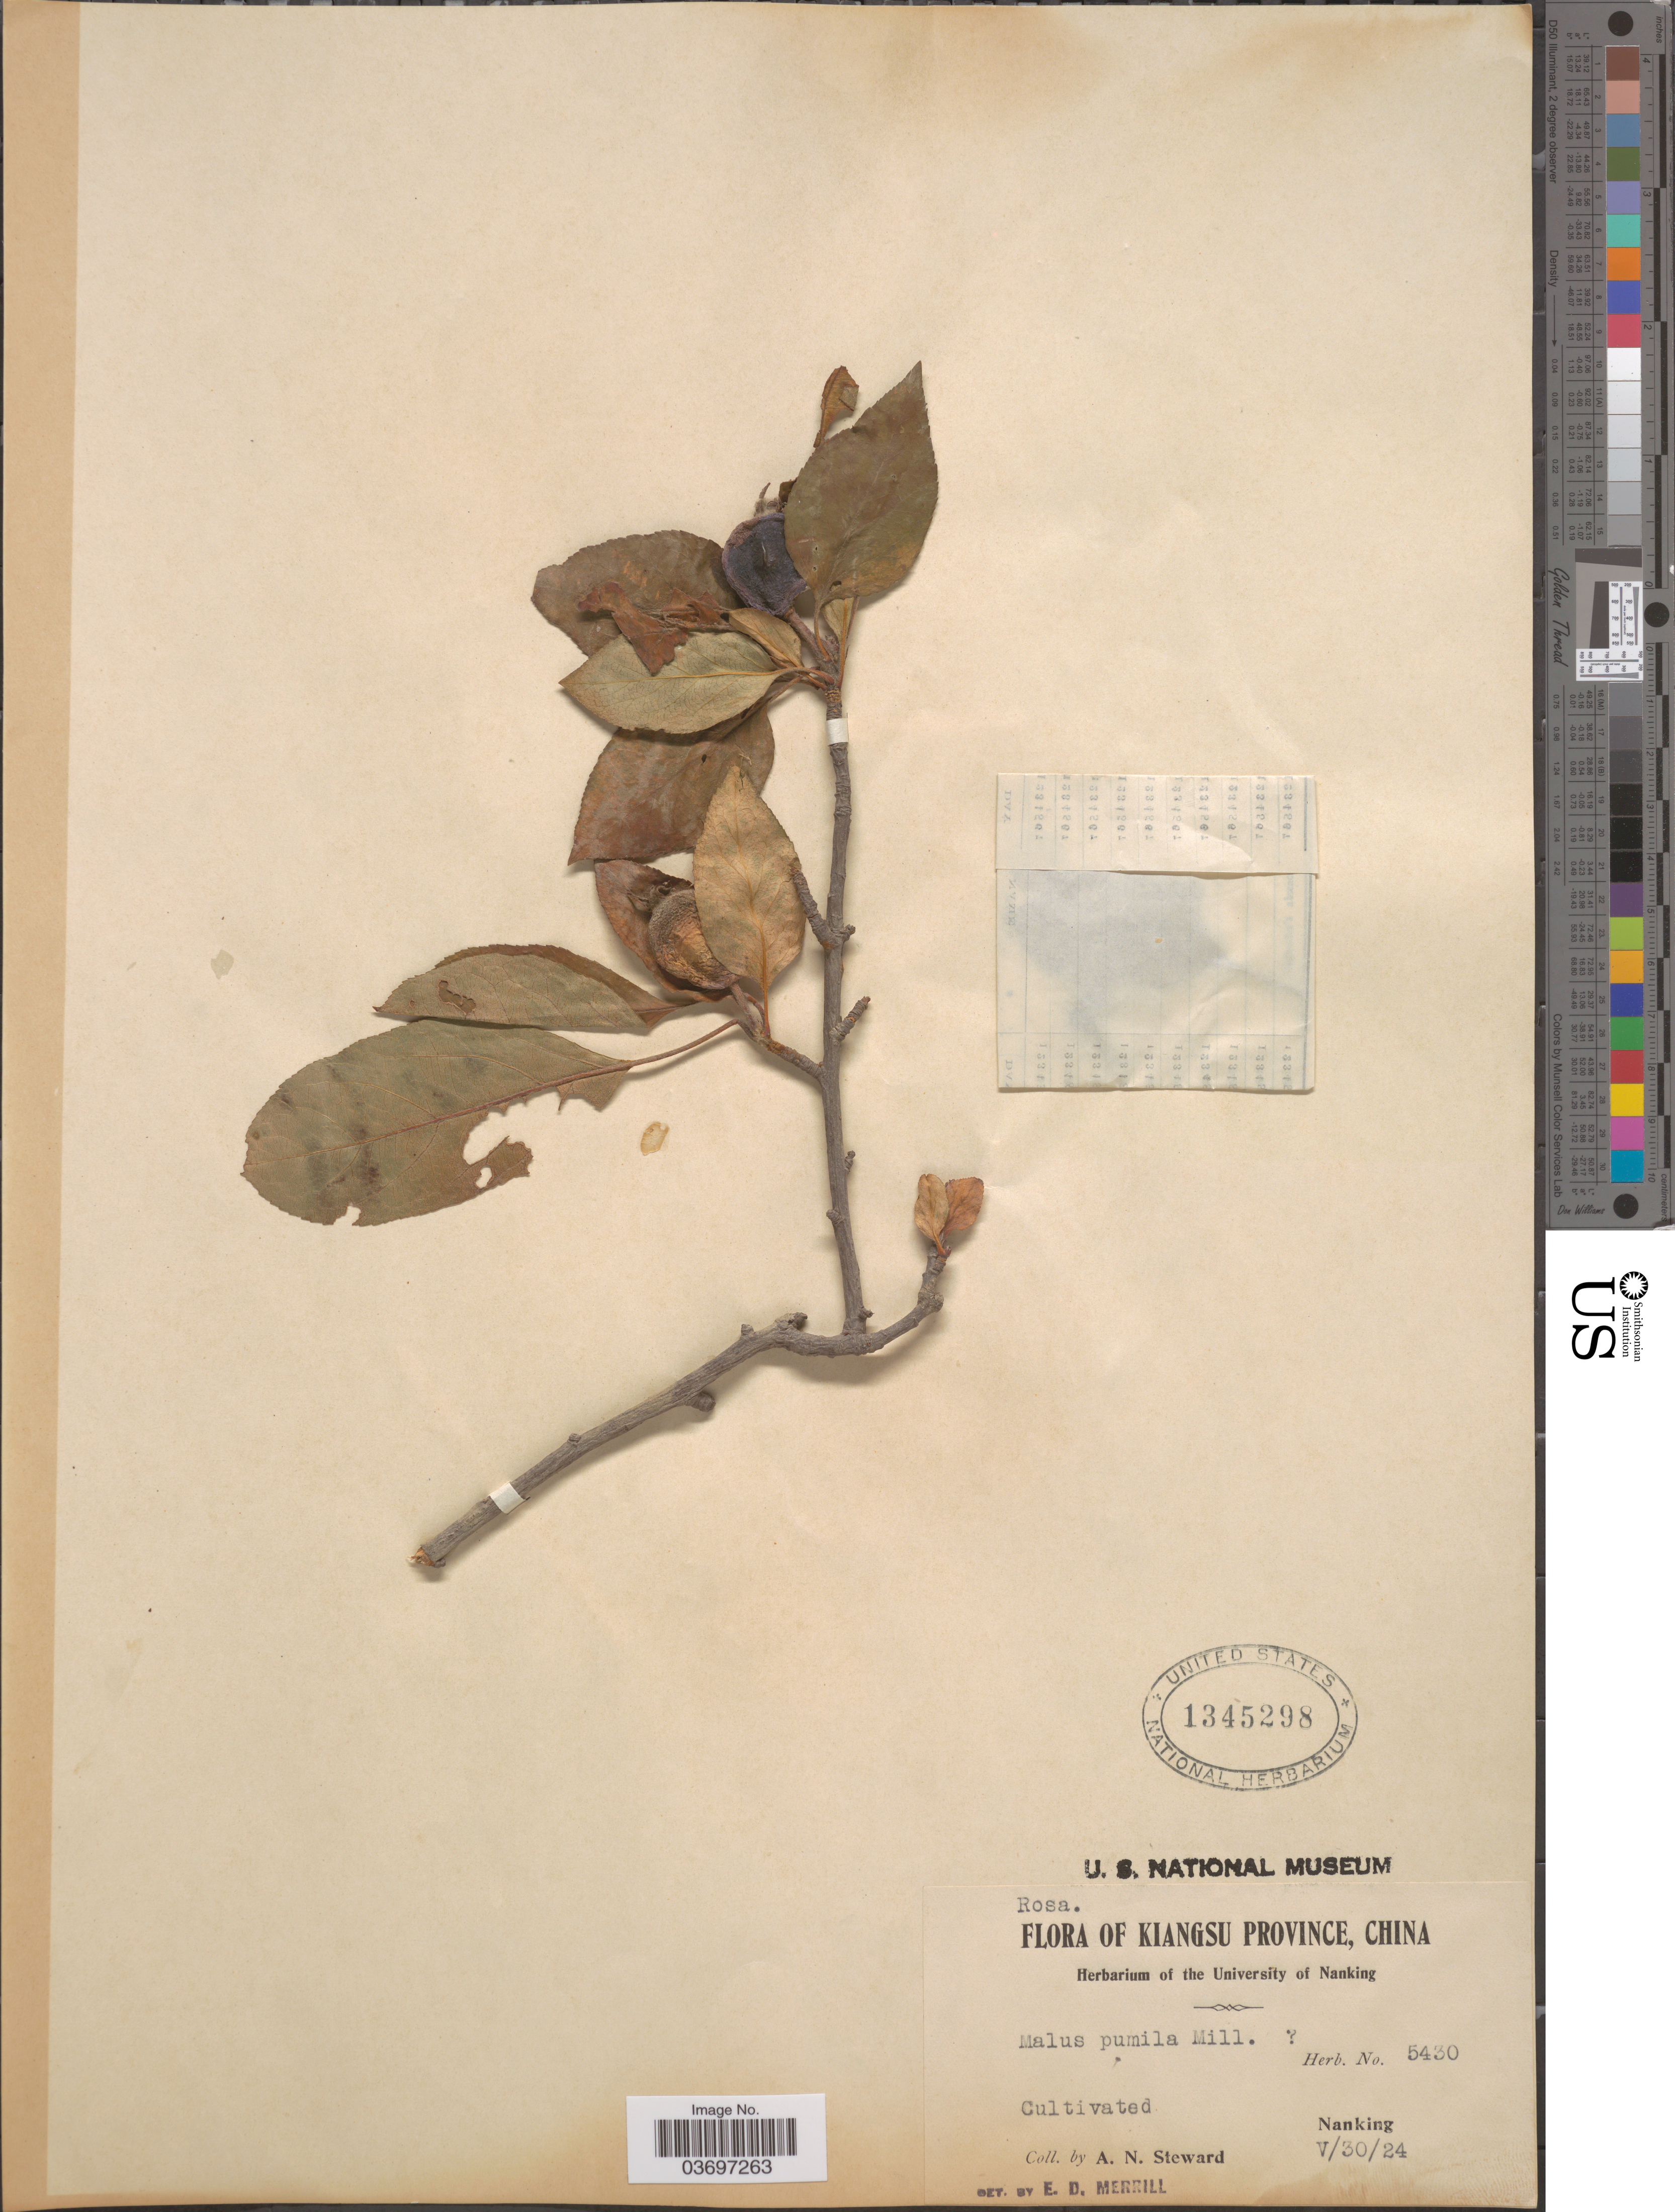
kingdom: Plantae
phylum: Tracheophyta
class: Magnoliopsida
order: Rosales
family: Rosaceae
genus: Malus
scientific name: Malus pumila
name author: Mill.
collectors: A. N. Steward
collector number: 5430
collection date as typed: Transcribed d/m/y: 30/5/24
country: China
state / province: Jiangsu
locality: Kiangsu Province. Nanking.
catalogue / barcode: US 1345298